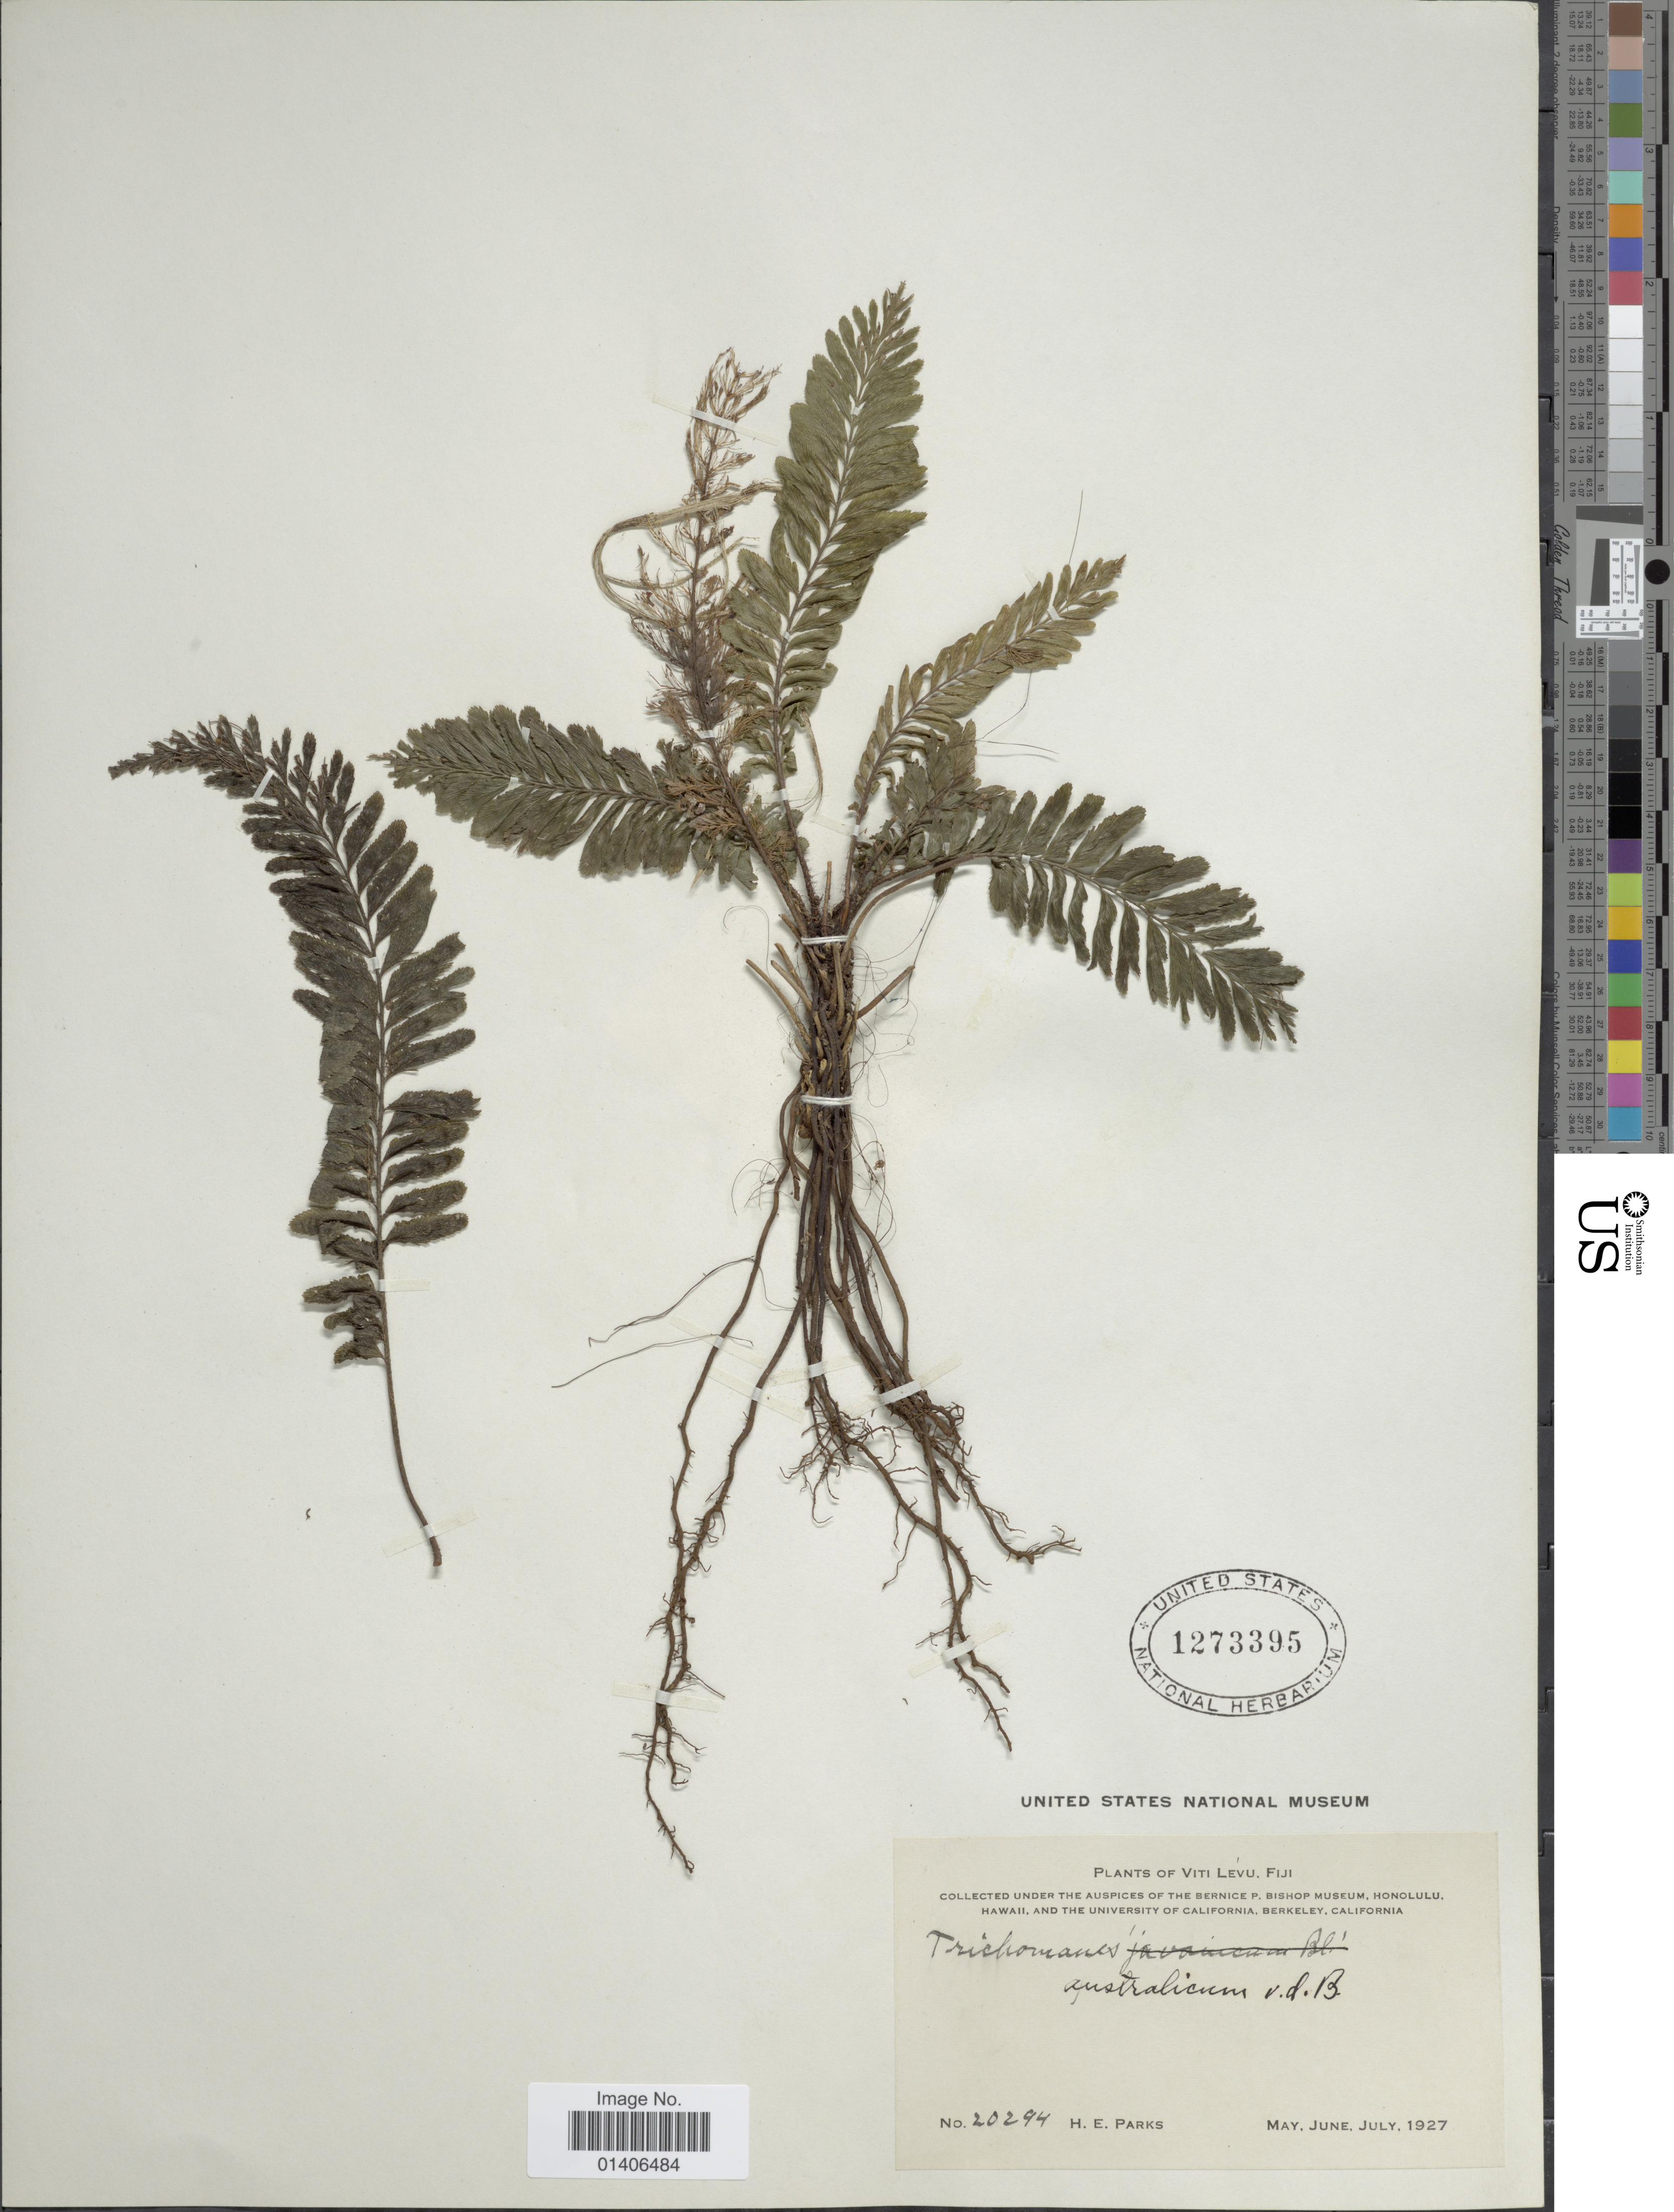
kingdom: Plantae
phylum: Tracheophyta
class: Polypodiopsida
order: Hymenophyllales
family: Hymenophyllaceae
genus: Cephalomanes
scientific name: Cephalomanes atrovirens subsp. boryanum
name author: (Kunze) K. Iwats.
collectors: H. E. Parks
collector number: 20294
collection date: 1927-05/1927-07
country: Fiji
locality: Viti Levu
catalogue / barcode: US 1273395